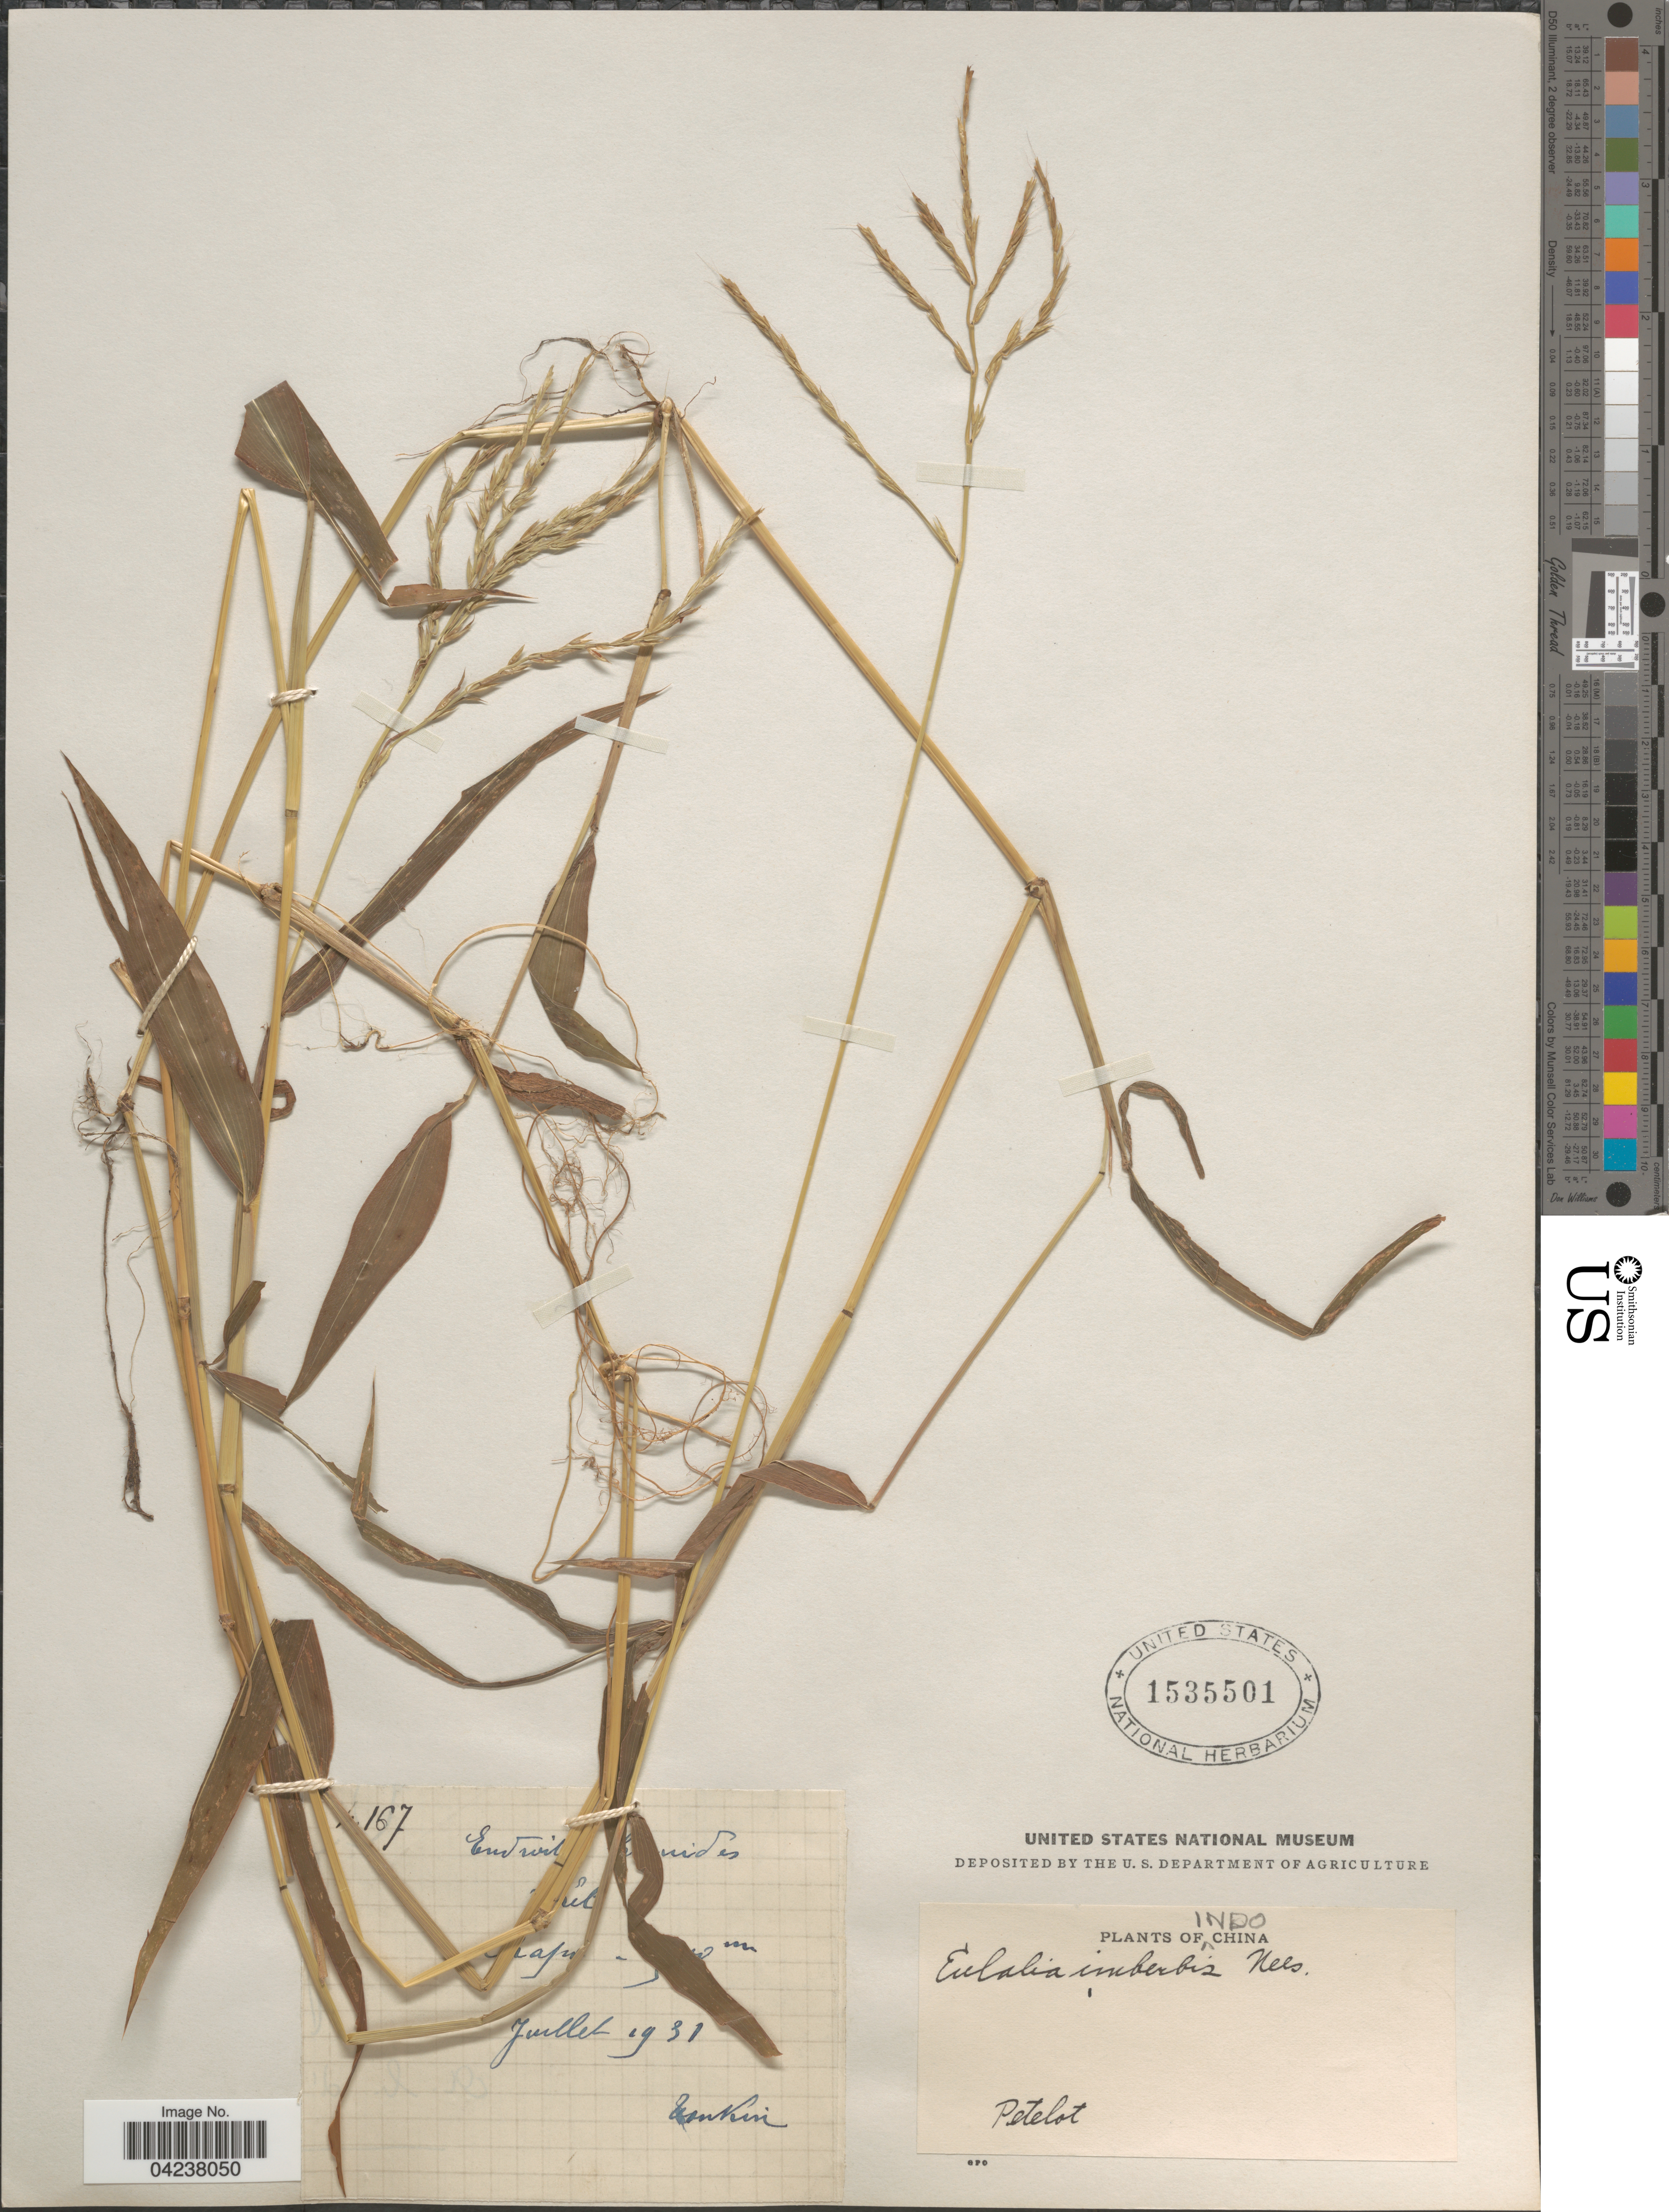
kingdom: Plantae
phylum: Tracheophyta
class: Liliopsida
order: Poales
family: Poaceae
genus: Microstegium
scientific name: Microstegium vimineum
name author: (Trin.) A. Camus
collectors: Pételot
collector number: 167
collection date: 1931-07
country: Vietnam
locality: Tonkin.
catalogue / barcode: US 1535501